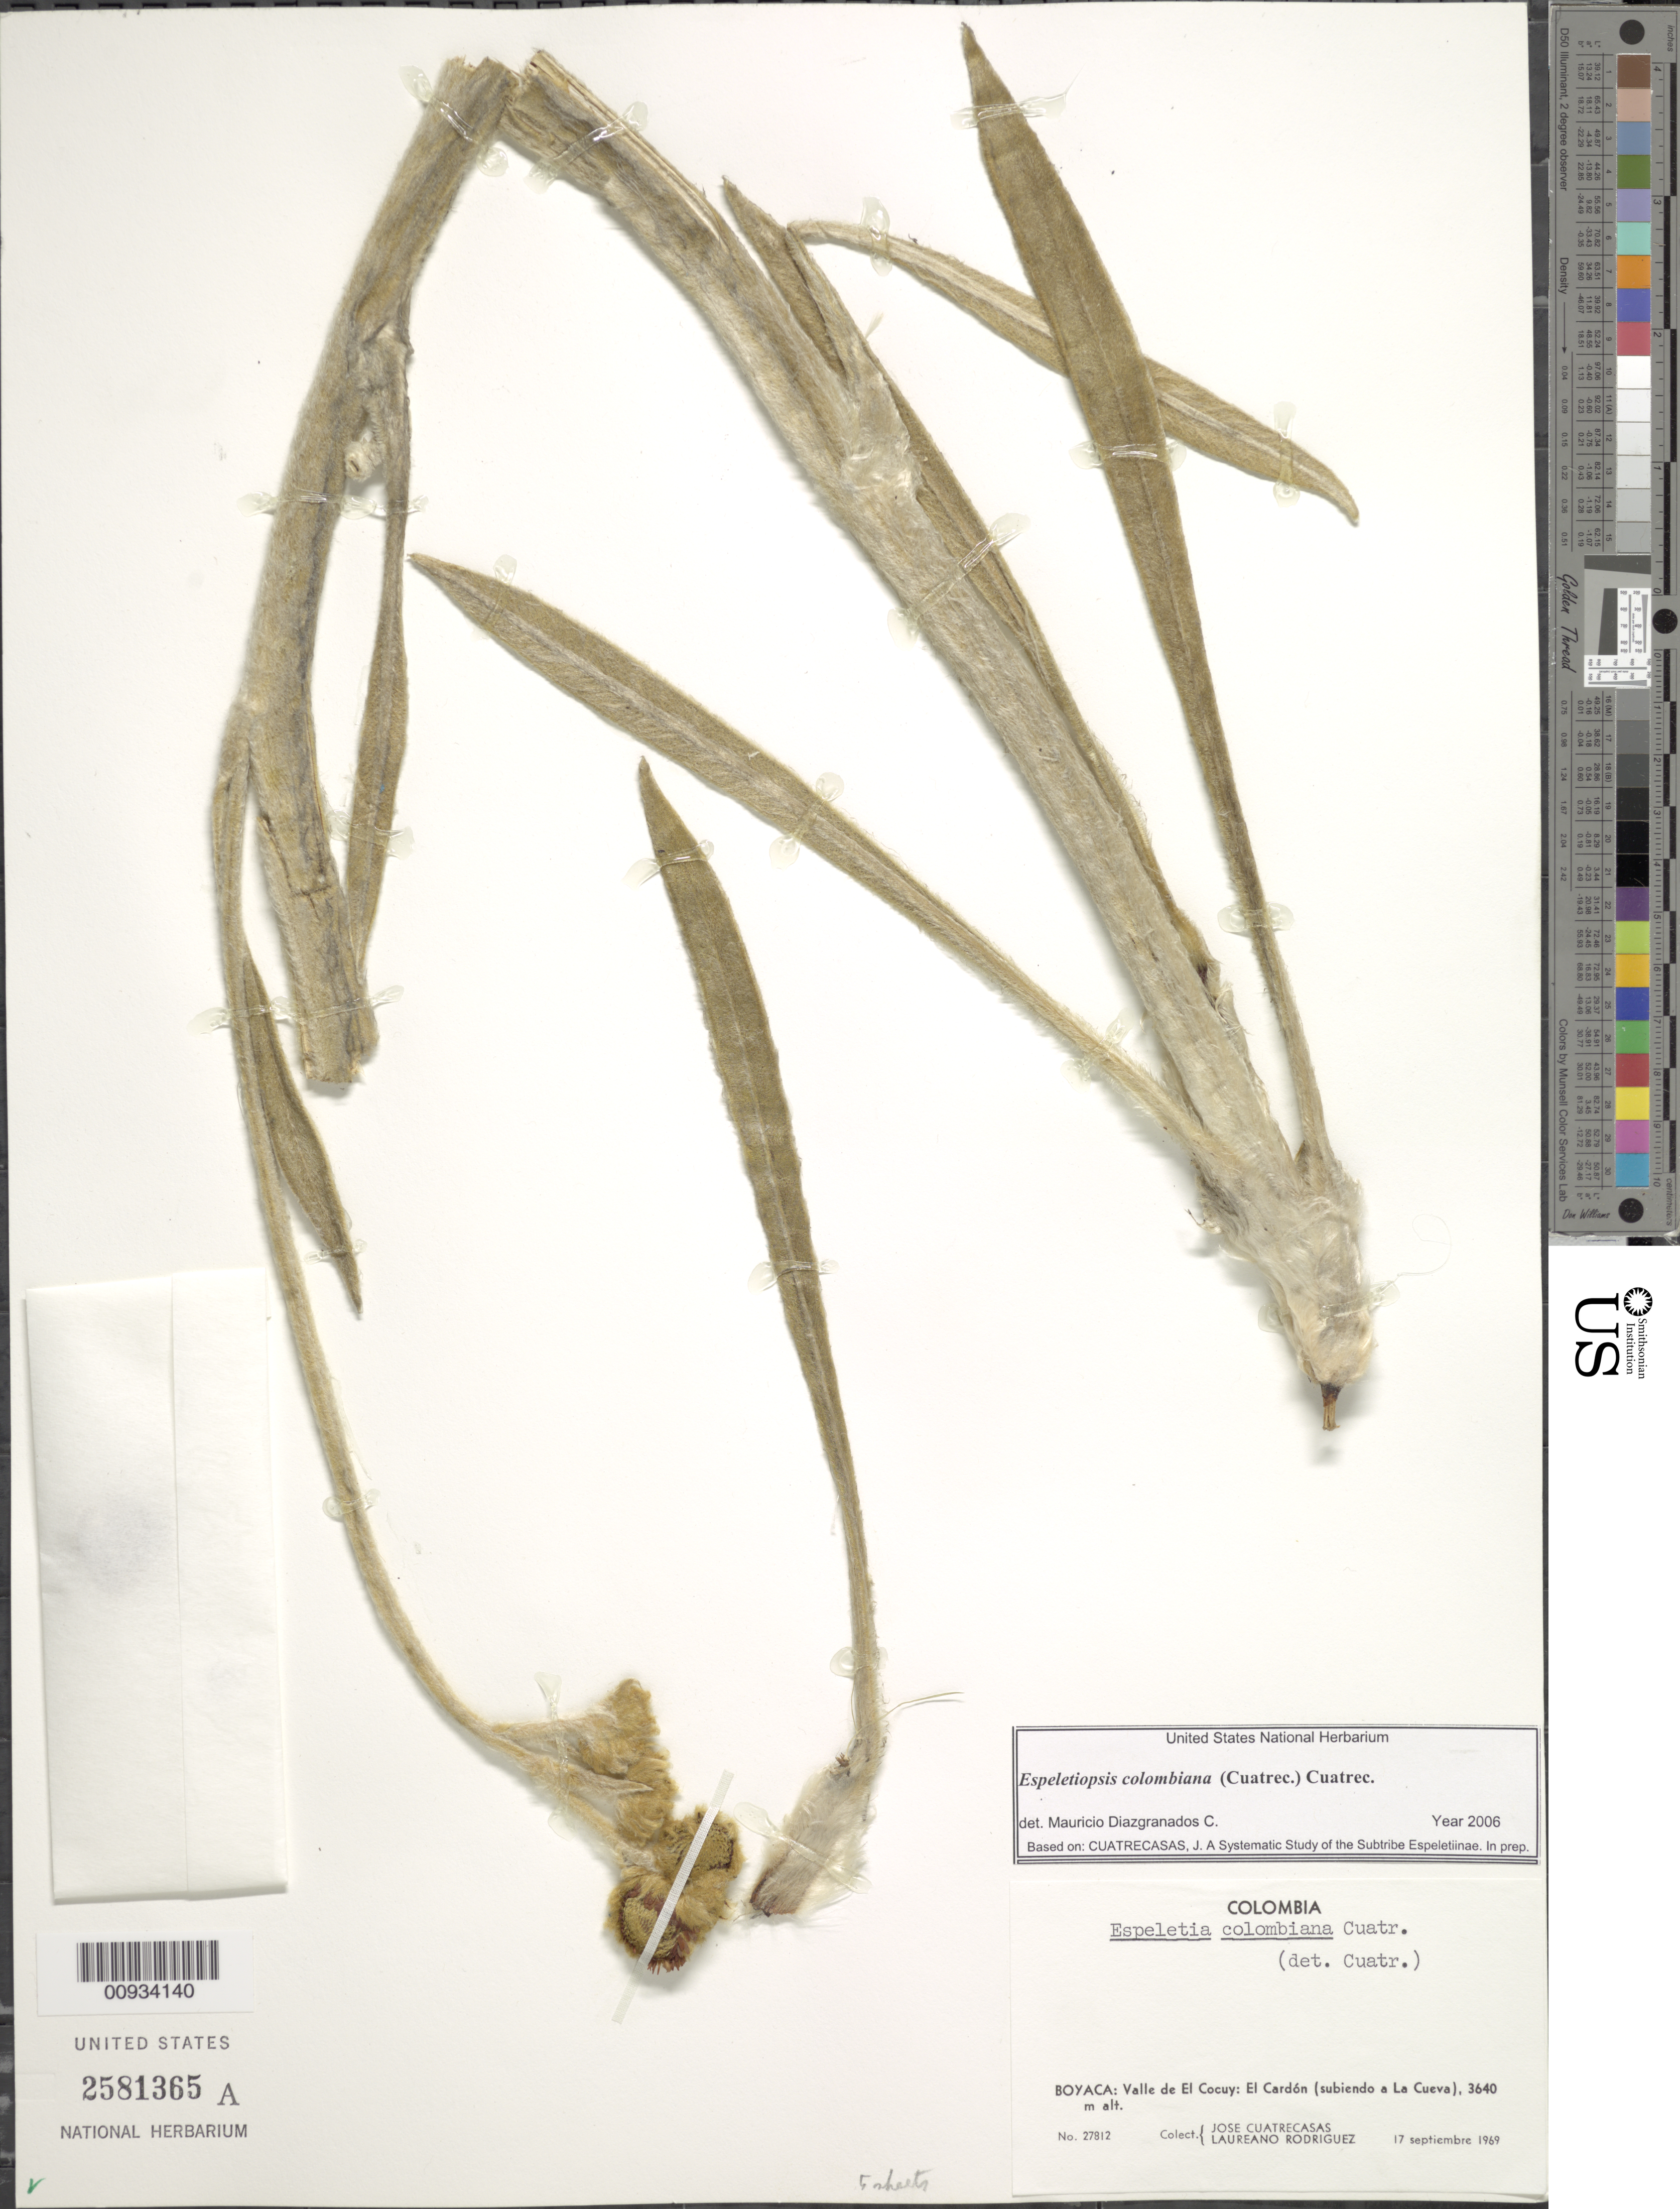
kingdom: Plantae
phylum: Tracheophyta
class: Magnoliopsida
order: Asterales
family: Asteraceae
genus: Espeletiopsis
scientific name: Espeletiopsis colombiana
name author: (Cuatrec.) Cuatrec.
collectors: J. Cuatrecasas & L. Rodriguez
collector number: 27812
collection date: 1969-09-17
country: Colombia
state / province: Boyacá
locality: Valle de El Cocuy, El Cardon (subiendo a La Cueva)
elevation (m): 3640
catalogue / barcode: US 2581365A